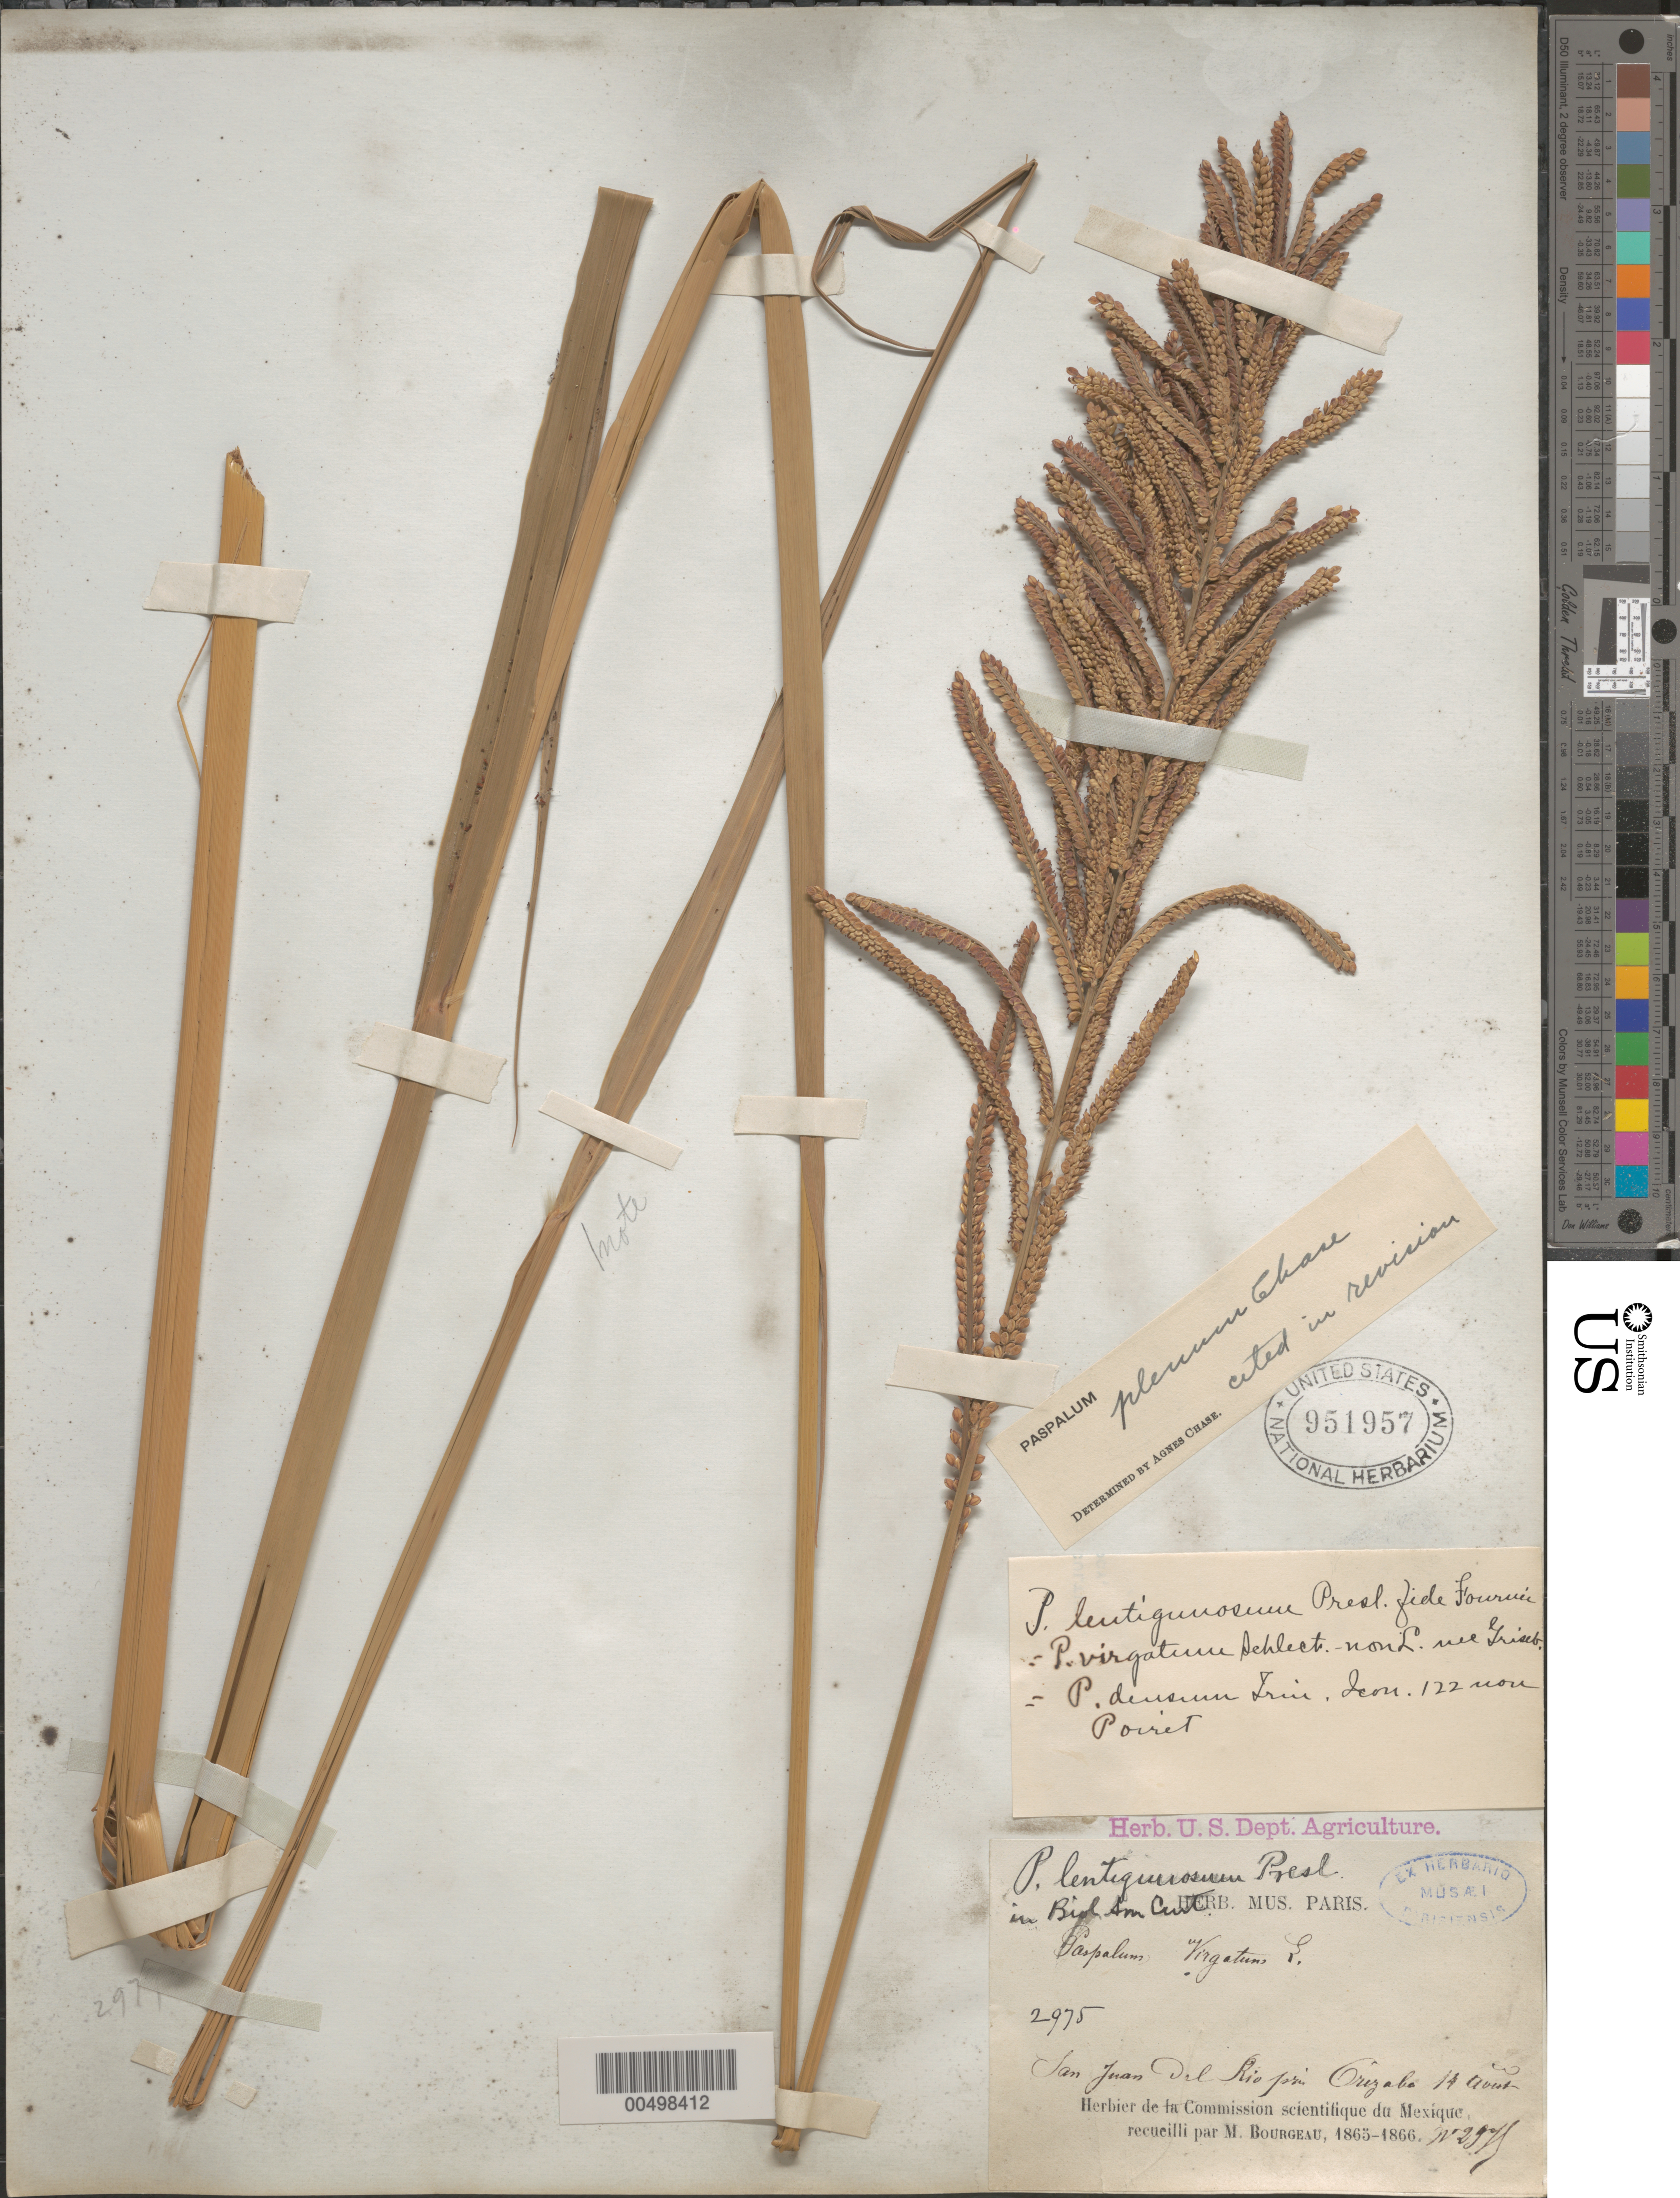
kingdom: Plantae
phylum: Tracheophyta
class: Liliopsida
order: Poales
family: Poaceae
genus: Paspalum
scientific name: Paspalum plenum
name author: Chase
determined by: Chase, [M.] Agnes, (US)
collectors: E. Bourgeau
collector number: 2975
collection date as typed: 14 Aug 1865 or 14 Aug 1866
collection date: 1865-08-14 or 1866-08-14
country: Mexico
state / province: Veracruz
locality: San Juan del Rio prŠs Orizaba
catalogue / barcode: US 951957